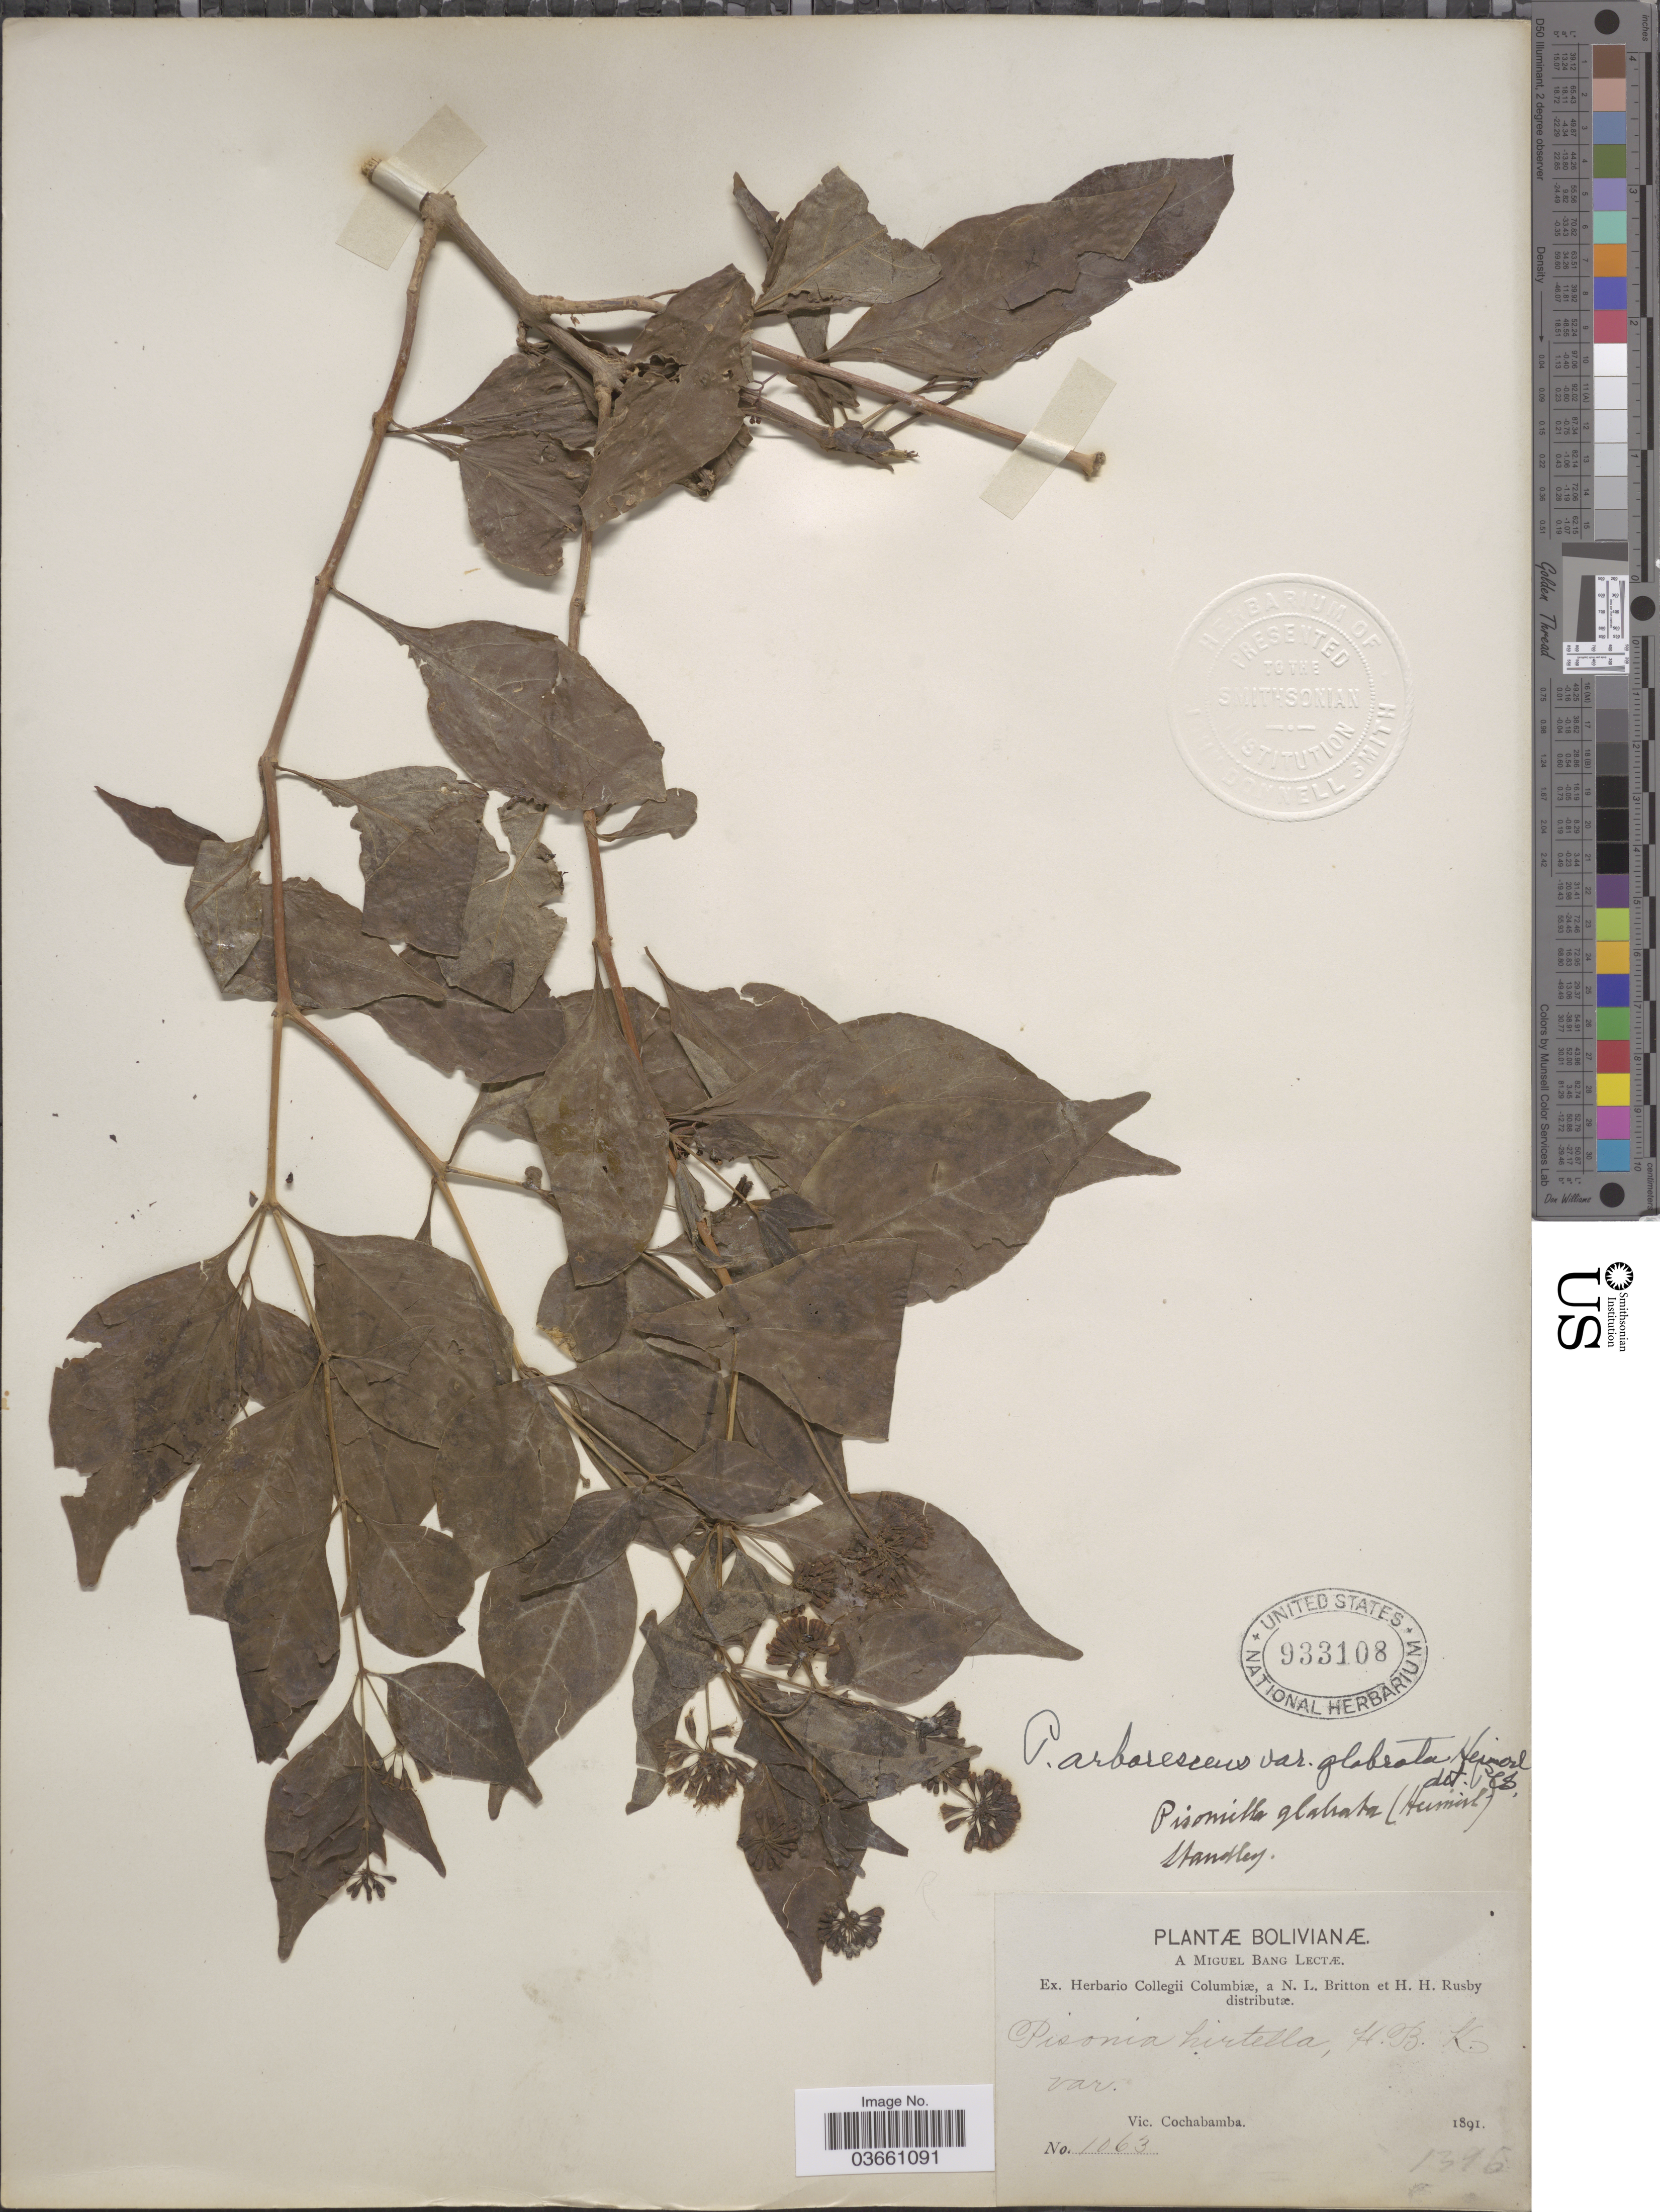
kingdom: Plantae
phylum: Tracheophyta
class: Magnoliopsida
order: Caryophyllales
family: Nyctaginaceae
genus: Pisoniella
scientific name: Pisoniella arborescens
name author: (Lag. & Rodr.) Standl.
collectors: M. Bang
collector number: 1063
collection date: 1891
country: Bolivia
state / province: Cochabamba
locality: Vic. Cochabamba.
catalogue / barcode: US 933108